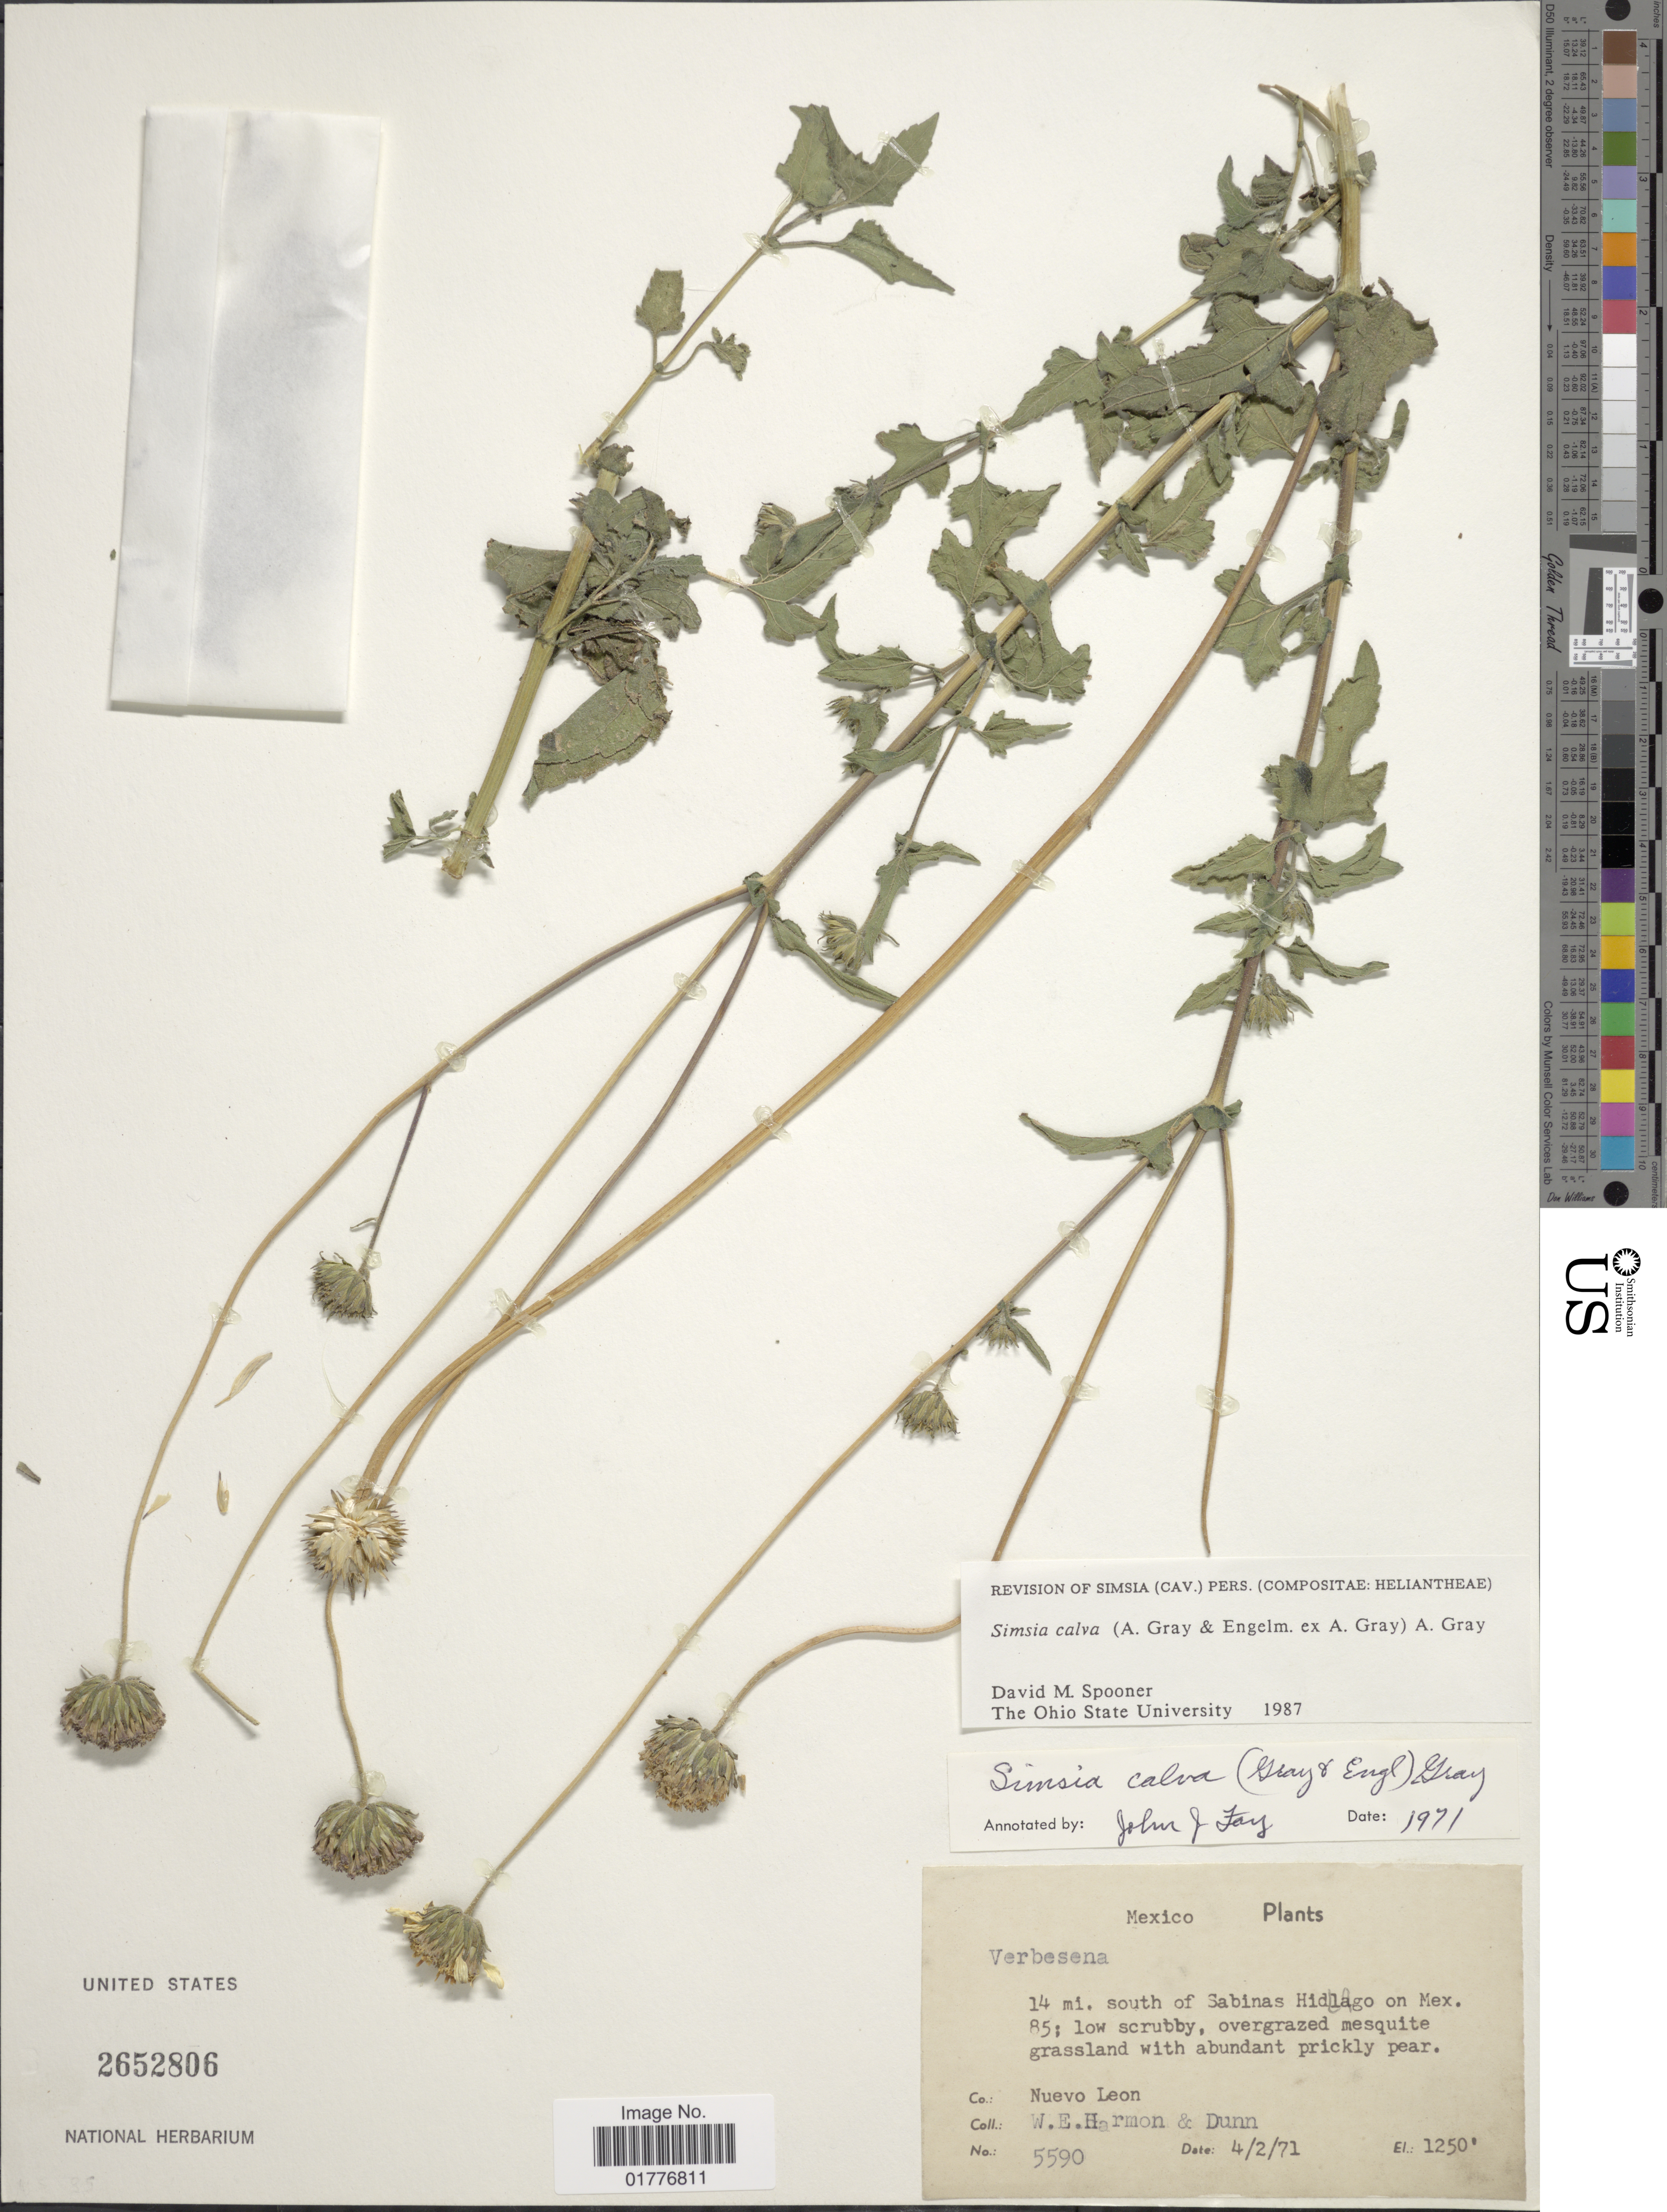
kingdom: Plantae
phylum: Tracheophyta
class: Magnoliopsida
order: Asterales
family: Asteraceae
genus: Simsia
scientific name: Simsia calva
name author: A. Gray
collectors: W. E. Harmon & Dunn, --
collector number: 5590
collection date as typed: Transcribed d/m/y: 4/2/71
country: Mexico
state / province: Nuevo León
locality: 14 mi. south of Sabinas Hidalgo on Mex. 85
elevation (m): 381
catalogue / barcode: US 2652806